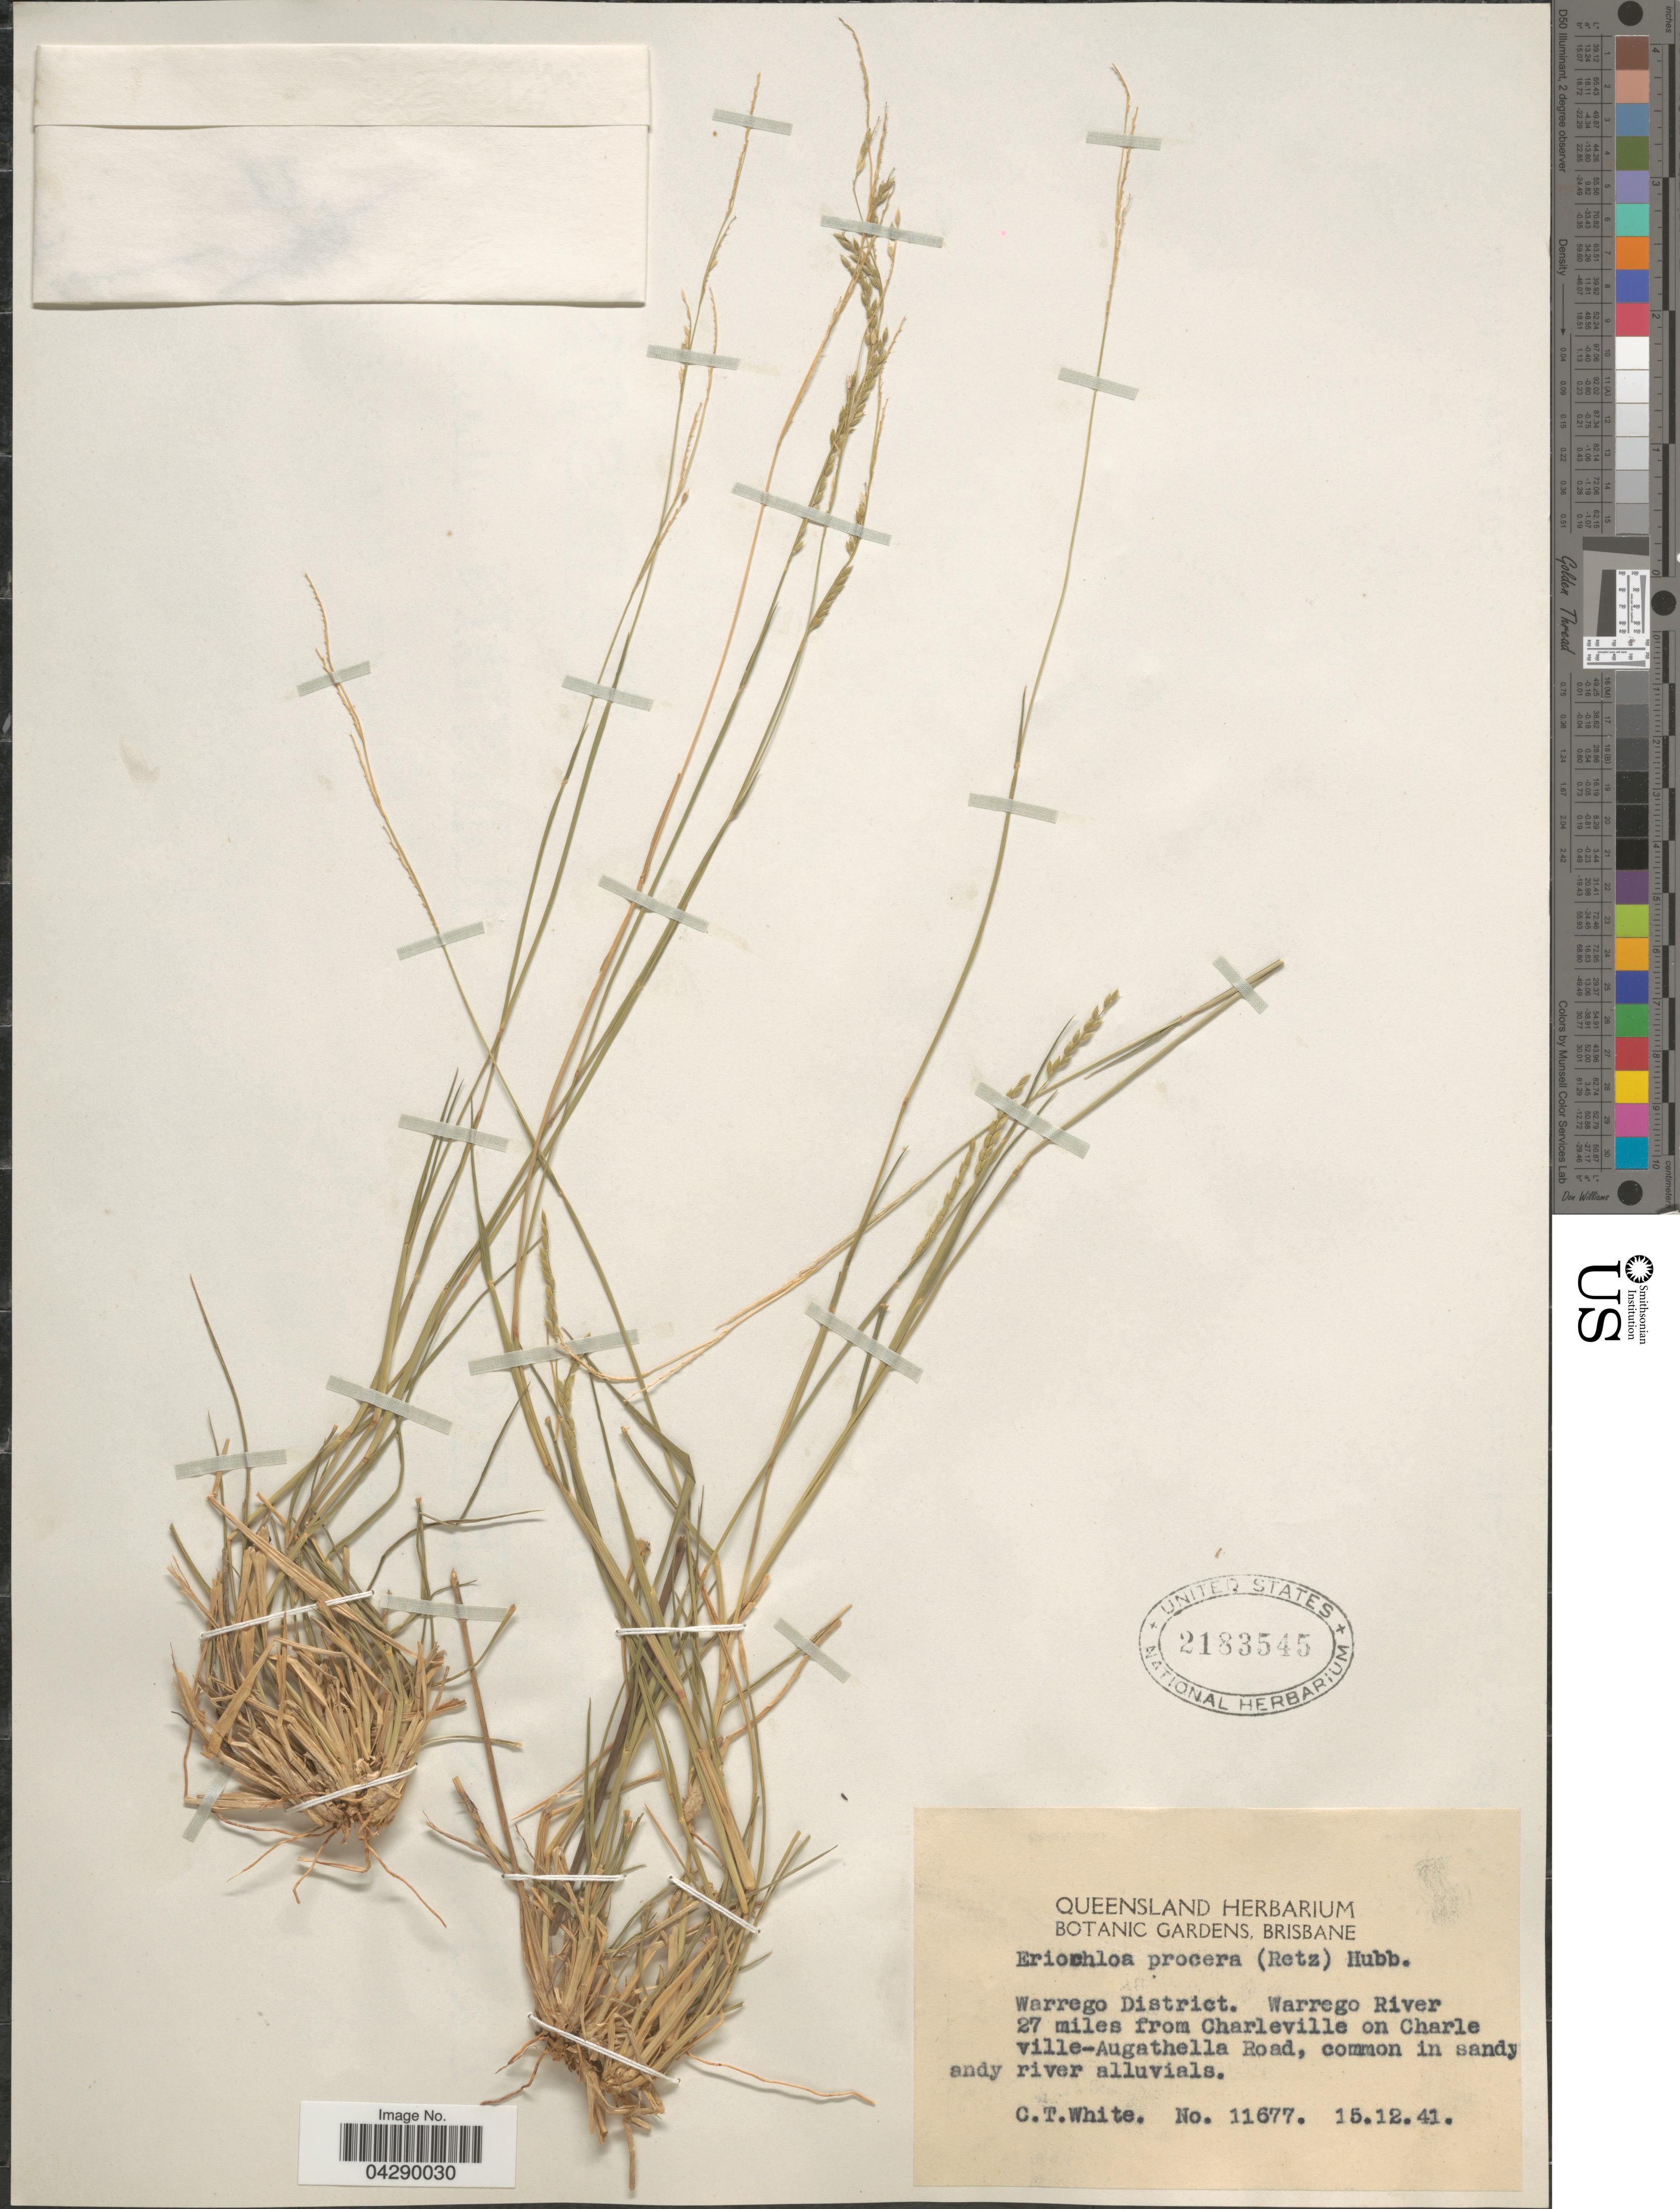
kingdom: Plantae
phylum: Tracheophyta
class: Liliopsida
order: Poales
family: Poaceae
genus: Eriochloa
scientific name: Eriochloa procera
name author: (Retz.) C.E. Hubb.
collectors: C. T. White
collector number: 11677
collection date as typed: Transcribed d/m/y: 15/12/41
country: Australia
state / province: Queensland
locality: Warrego District. Warrego River 27 miles from Charleville on Charleville-Augathella Road.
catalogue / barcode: US 2183545